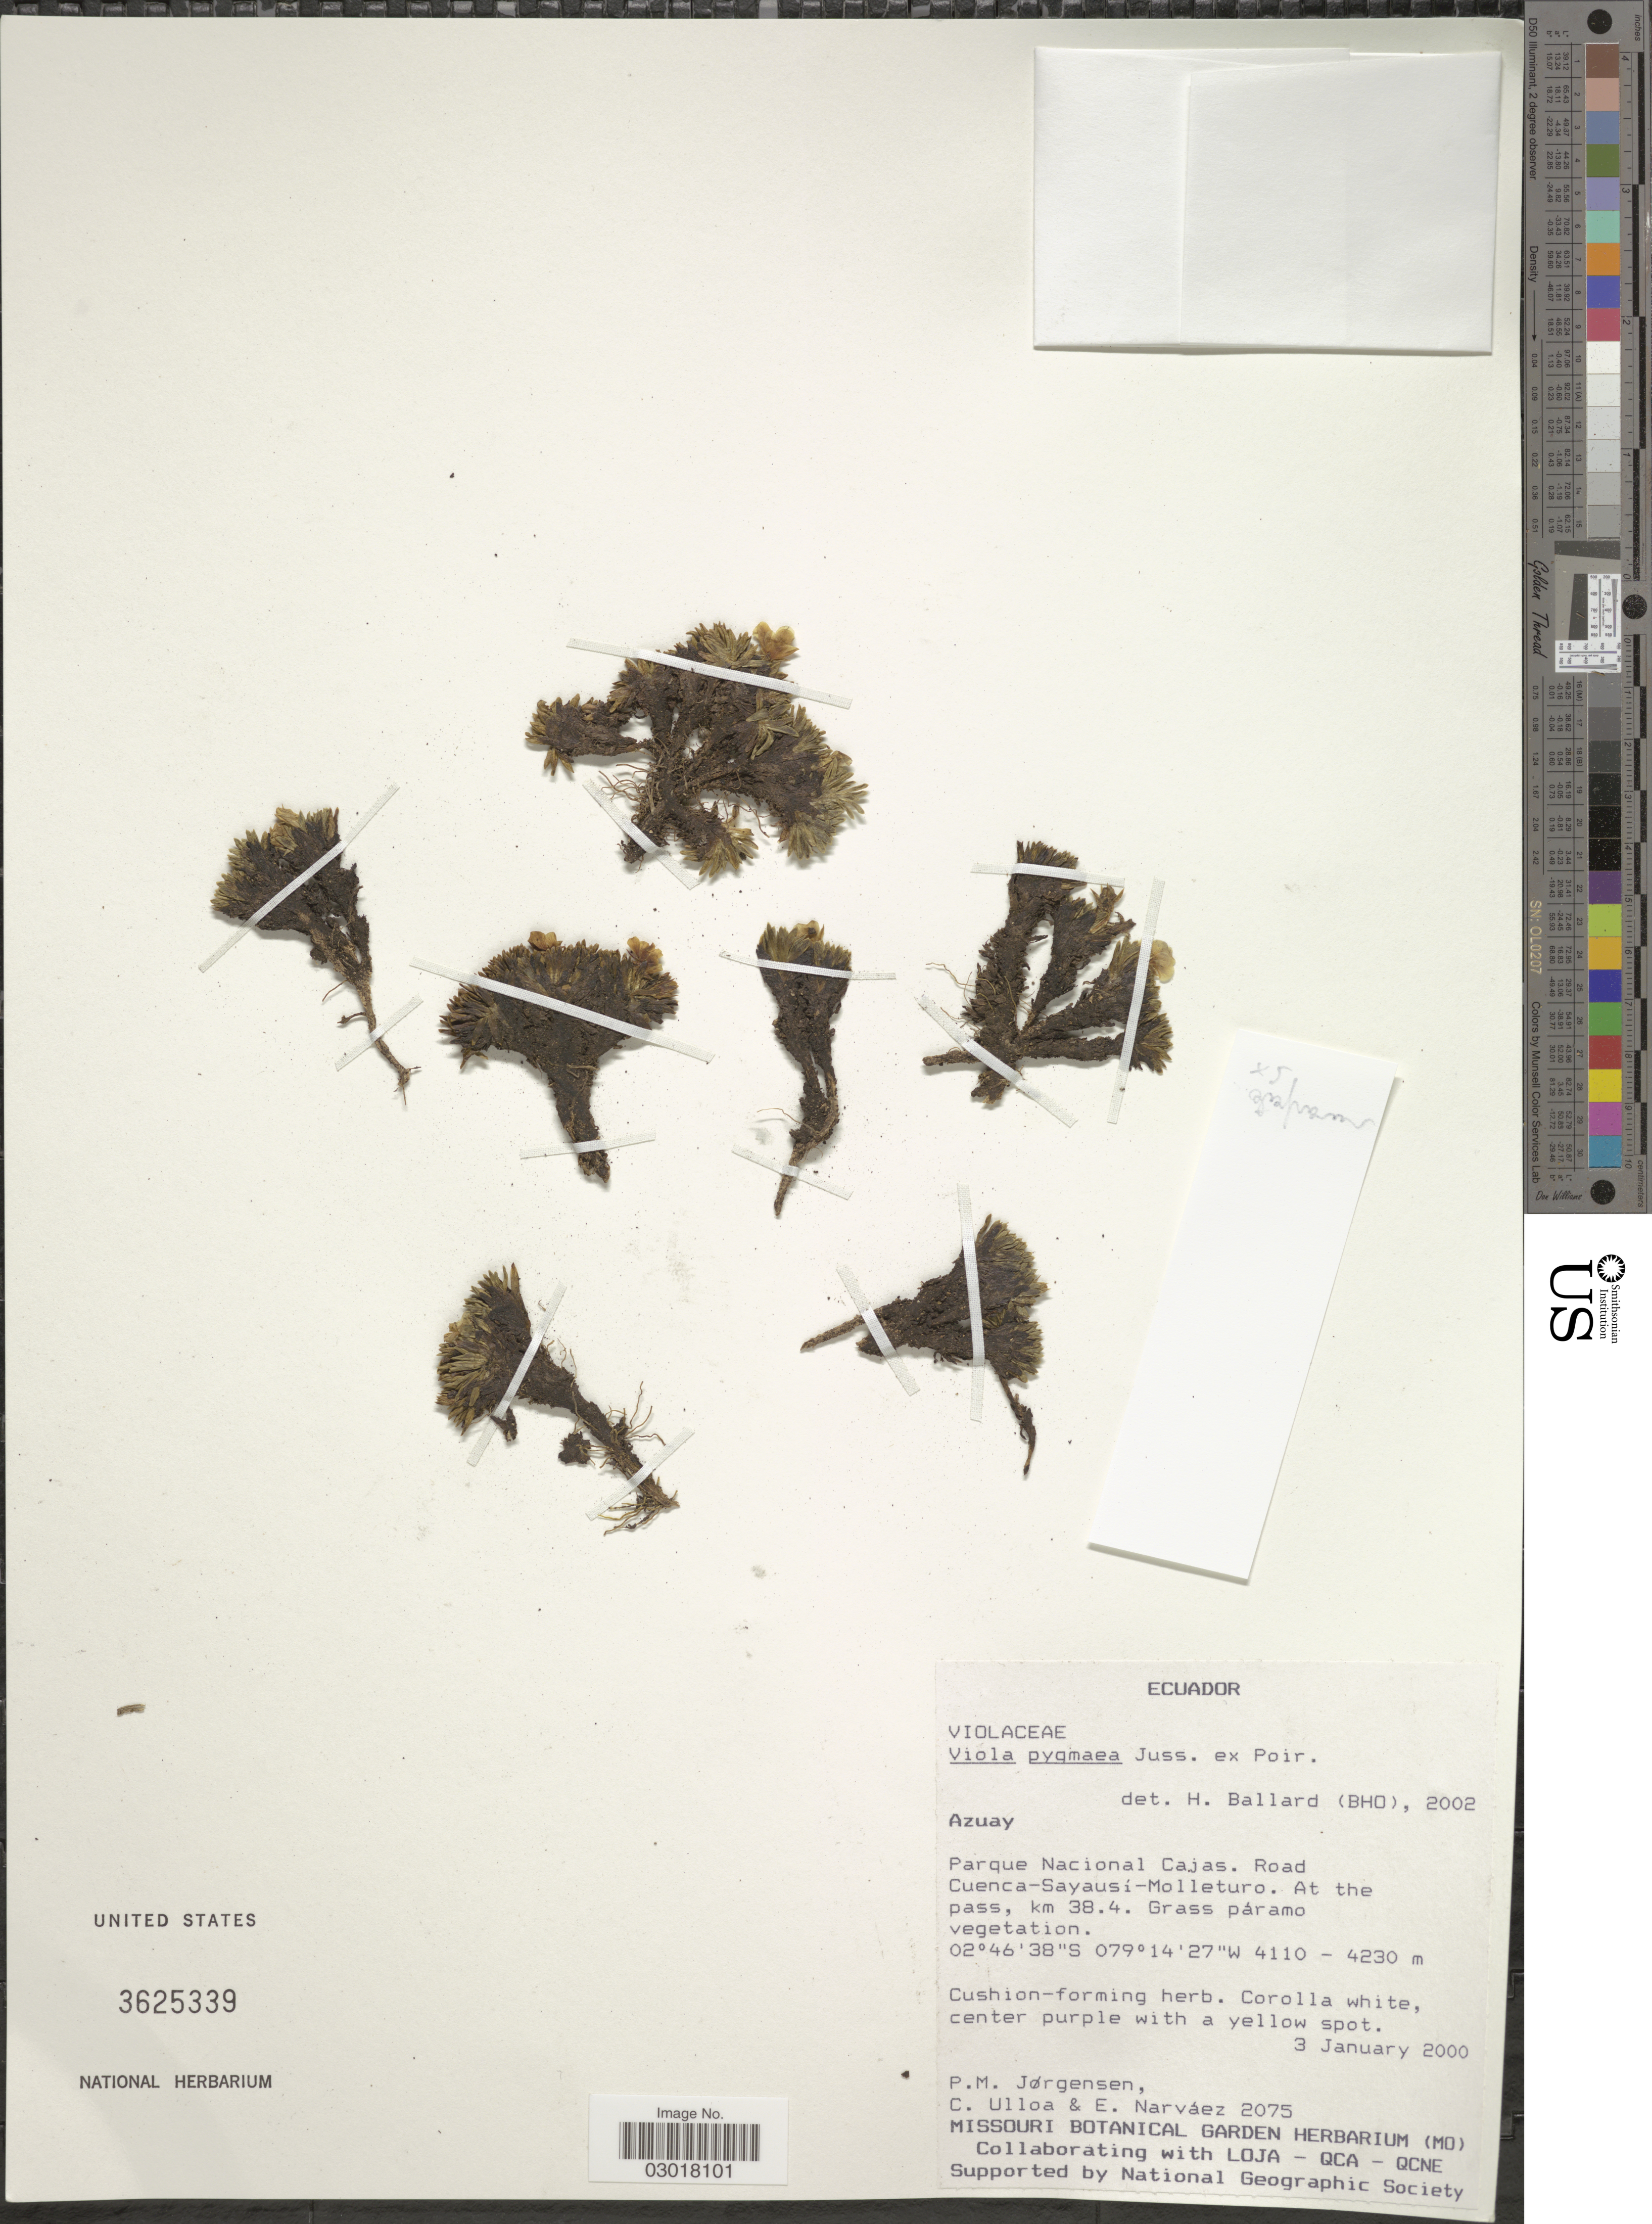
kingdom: Plantae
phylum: Tracheophyta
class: Magnoliopsida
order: Malpighiales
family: Violaceae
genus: Viola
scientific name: Viola pygmaea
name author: Juss. ex Poir.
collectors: P. Jørgensen, C. Ulloa & E. Narváez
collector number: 2075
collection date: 2000-01-03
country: Ecuador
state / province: Azuay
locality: Parque Nacional Cajas. Road Cuenca-Sayausí-Molleturo. At the pass, km 38.4.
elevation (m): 4110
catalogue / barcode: US 3625339